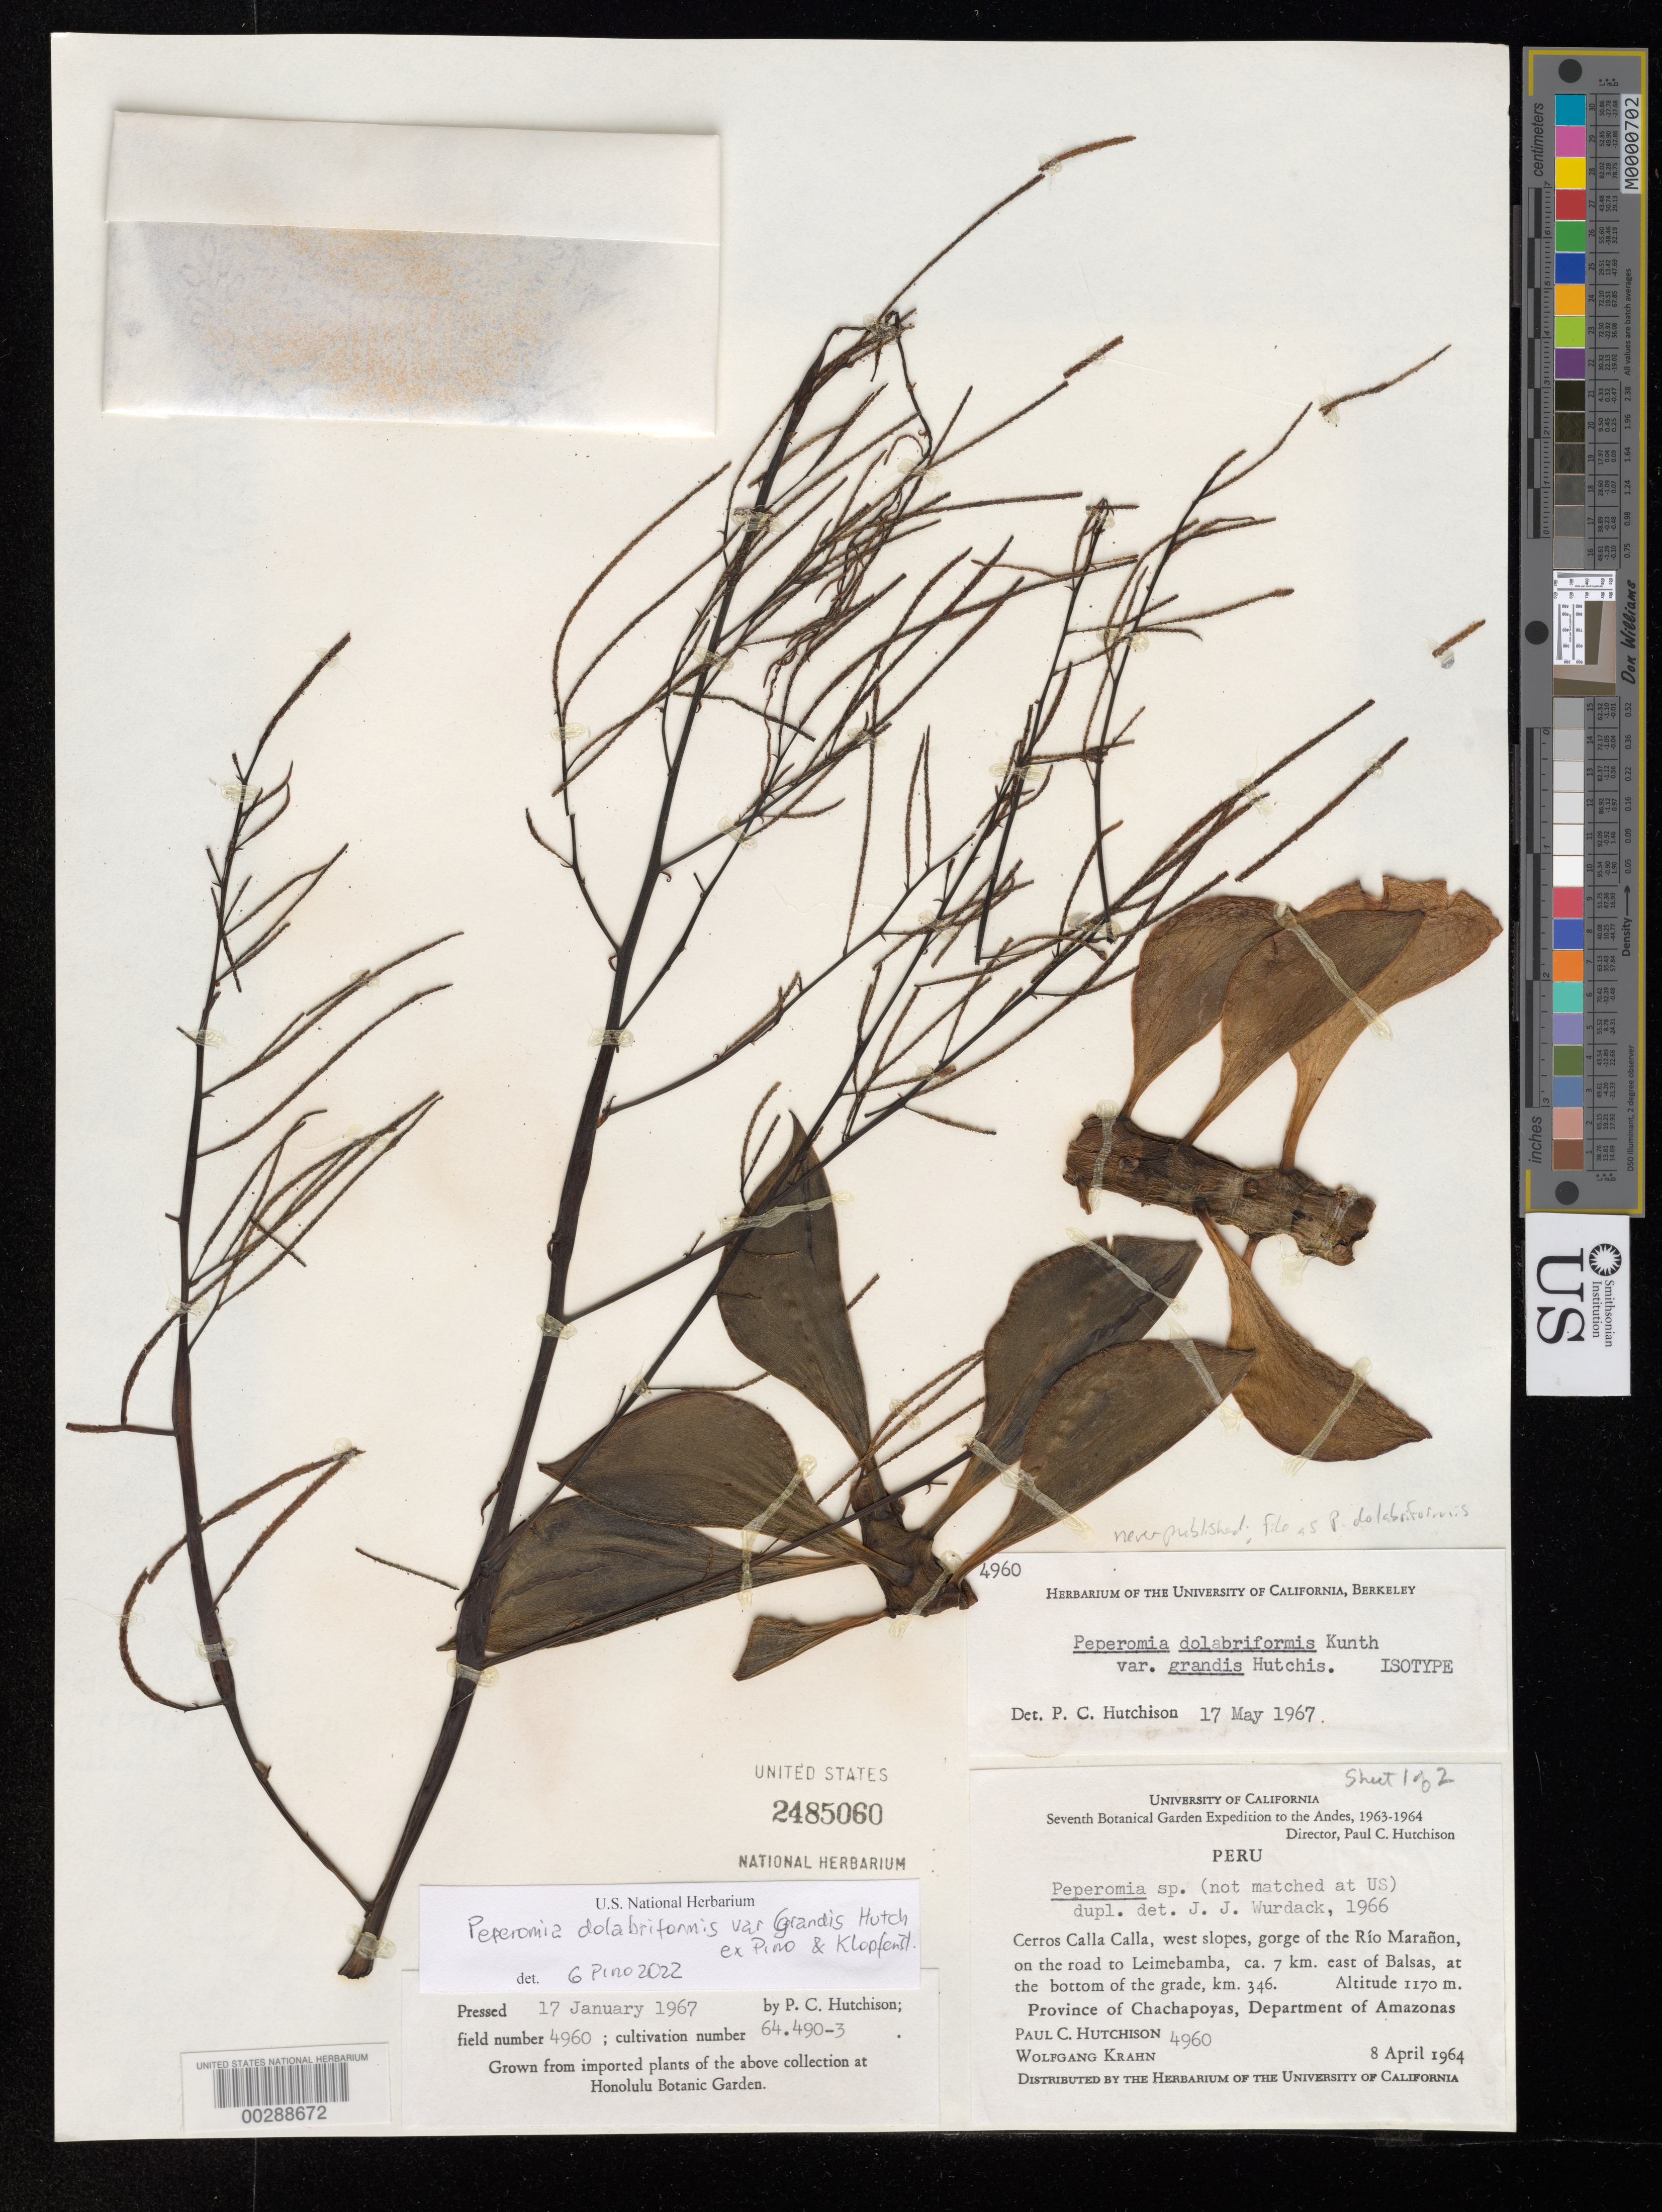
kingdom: Plantae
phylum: Tracheophyta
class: Magnoliopsida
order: Piperales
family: Piperaceae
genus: Peperomia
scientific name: Peperomia dolabriformis var. grandis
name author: Hutchison ex Pino & Klopf.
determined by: Hutchison, Paul C.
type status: Isotype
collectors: P. C. Hutchison & W. Krahn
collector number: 4960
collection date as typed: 08 Apr 1964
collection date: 1964-04-08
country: Peru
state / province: Amazonas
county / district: Chachapoyas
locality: Cerros de Calla-Calla, W slopes, gorge of Río Maranon, road to Leimebamba, ca. 7 km E of Balsas, bottom of grade, km 346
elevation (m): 1600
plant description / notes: Pressed 17 January 1967 by P.C. Hutchison; field number 4960; cultivation number 64.490-3; Grown from imported plants of the above collection at Honolulu Botanic Garden.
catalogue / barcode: US 2485060